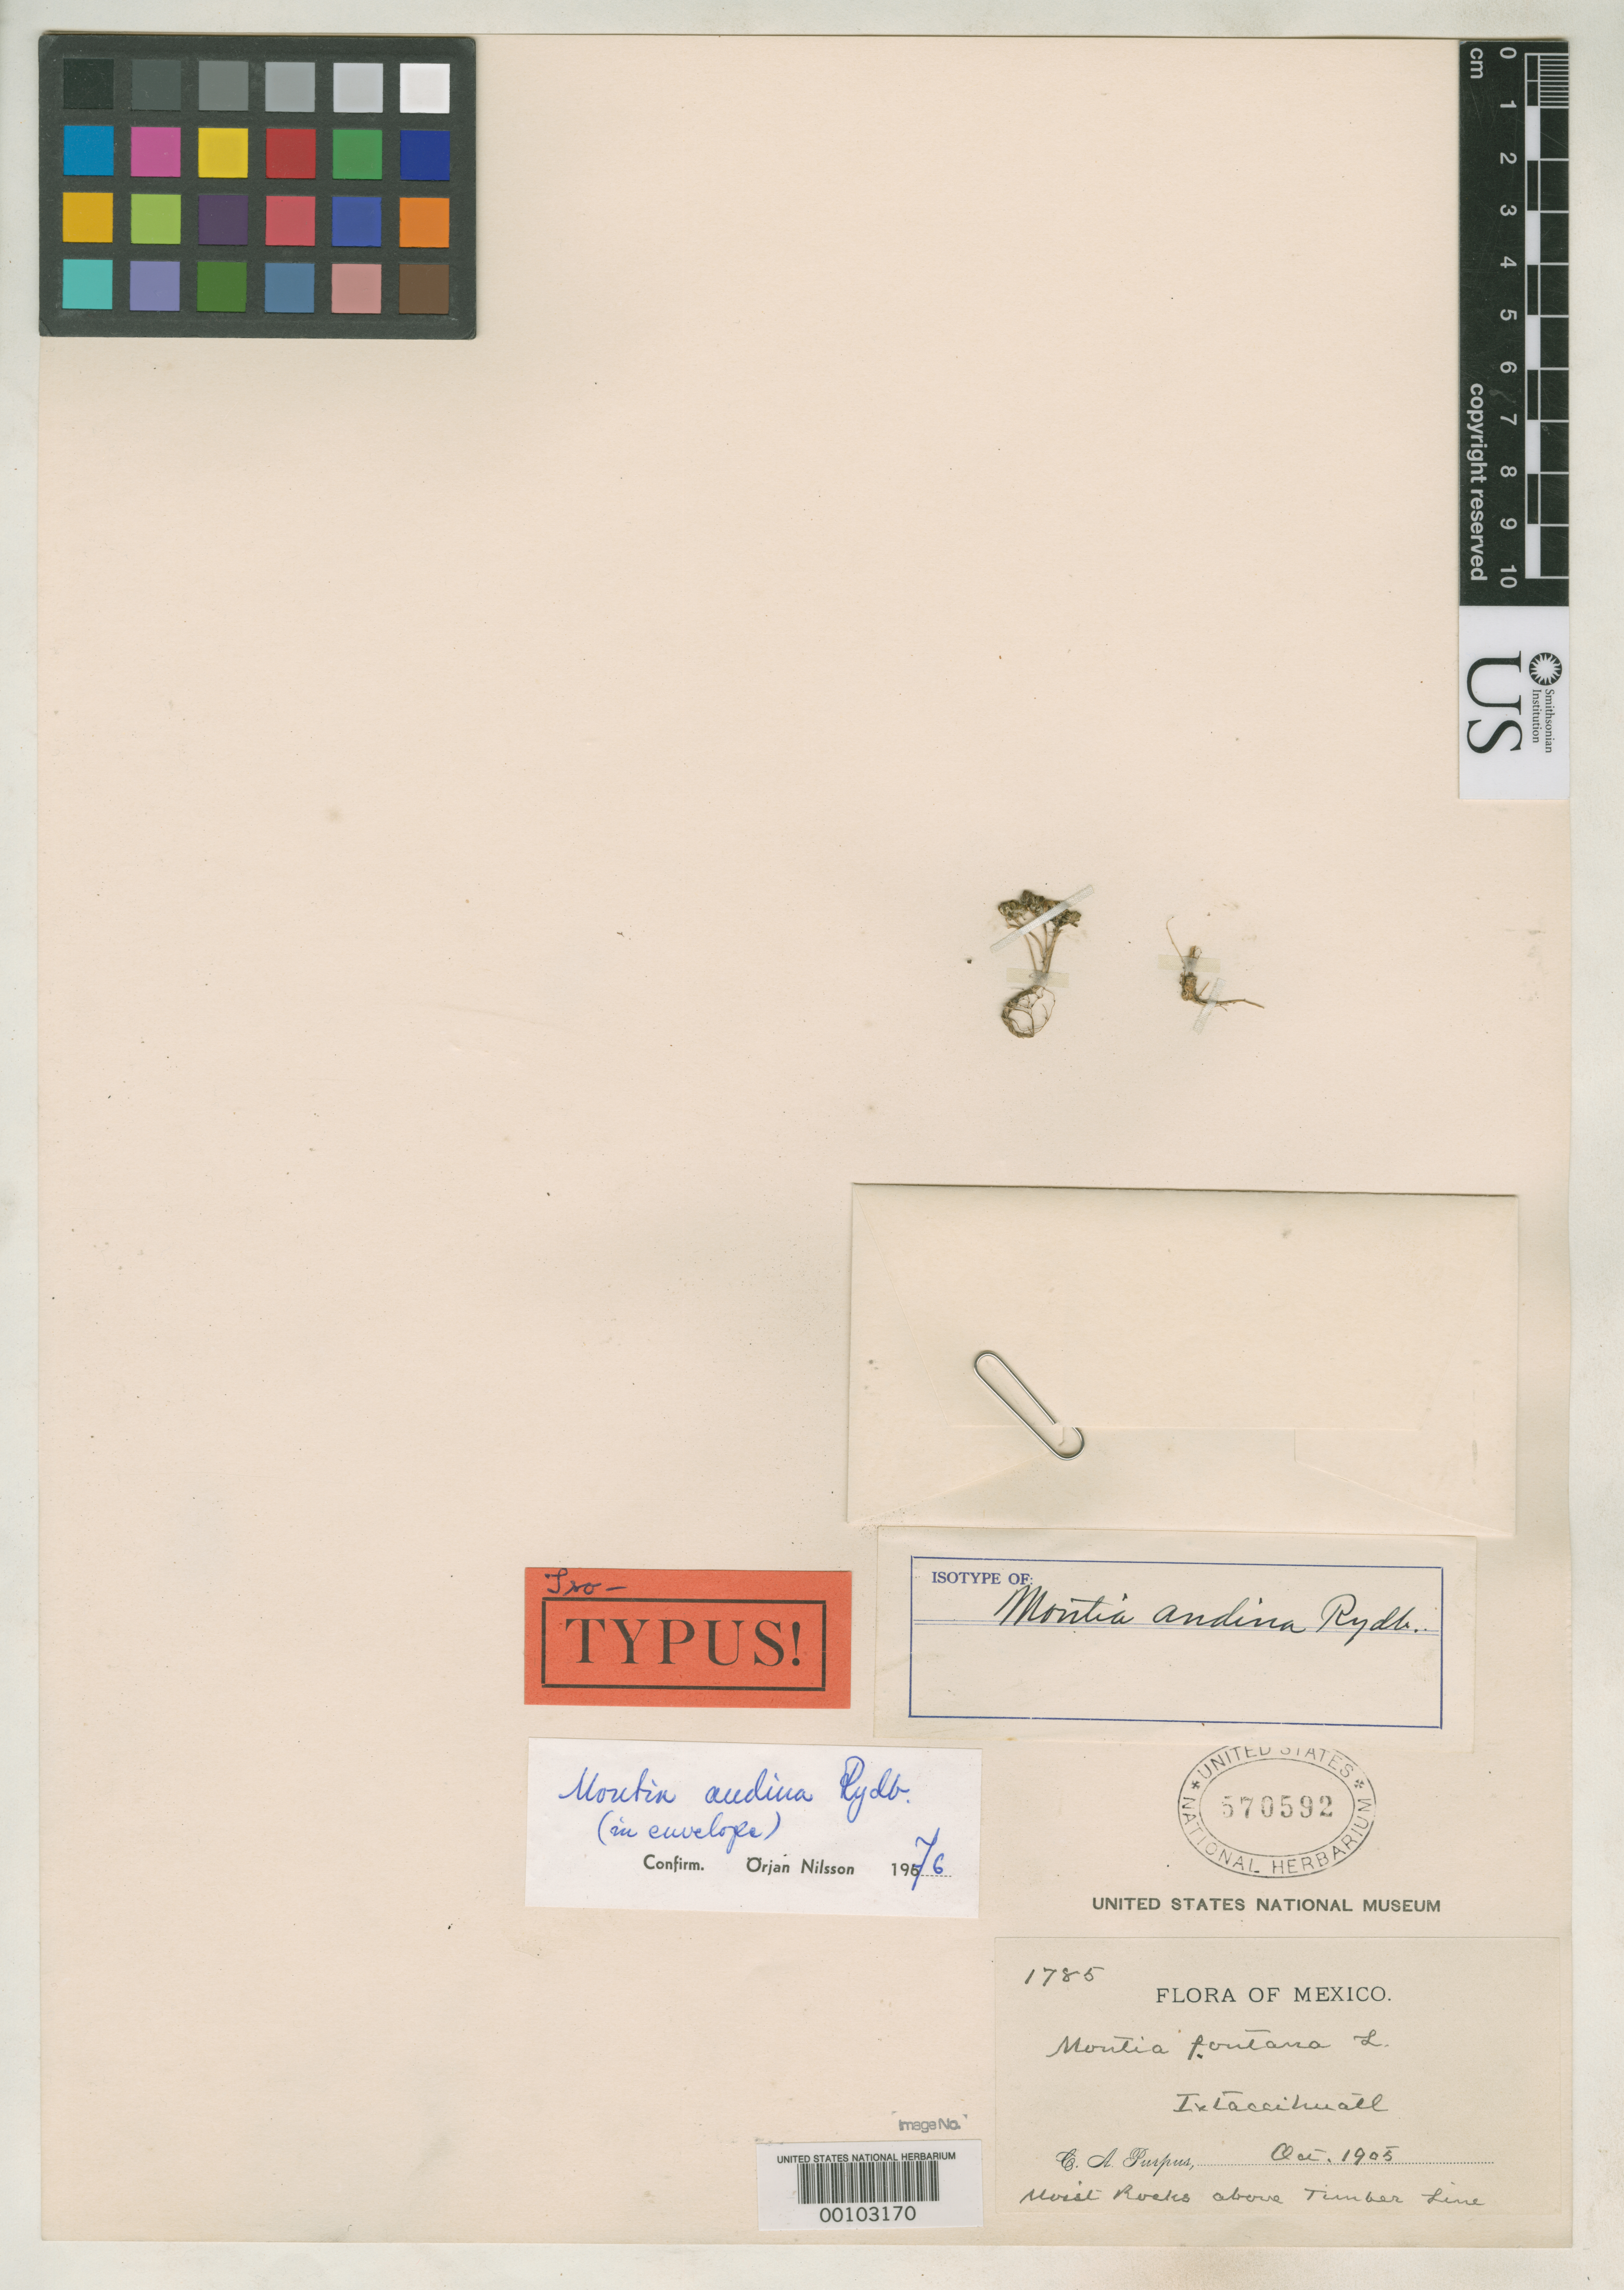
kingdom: Plantae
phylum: Tracheophyta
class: Magnoliopsida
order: Caryophyllales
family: Montiaceae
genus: Montia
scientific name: Montia andina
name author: Rydb.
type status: Isotype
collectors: C. A. Purpus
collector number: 1785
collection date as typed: Oct 1905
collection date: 1905-10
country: Mexico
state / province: México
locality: Ixtaccihuatl.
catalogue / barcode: US 570592